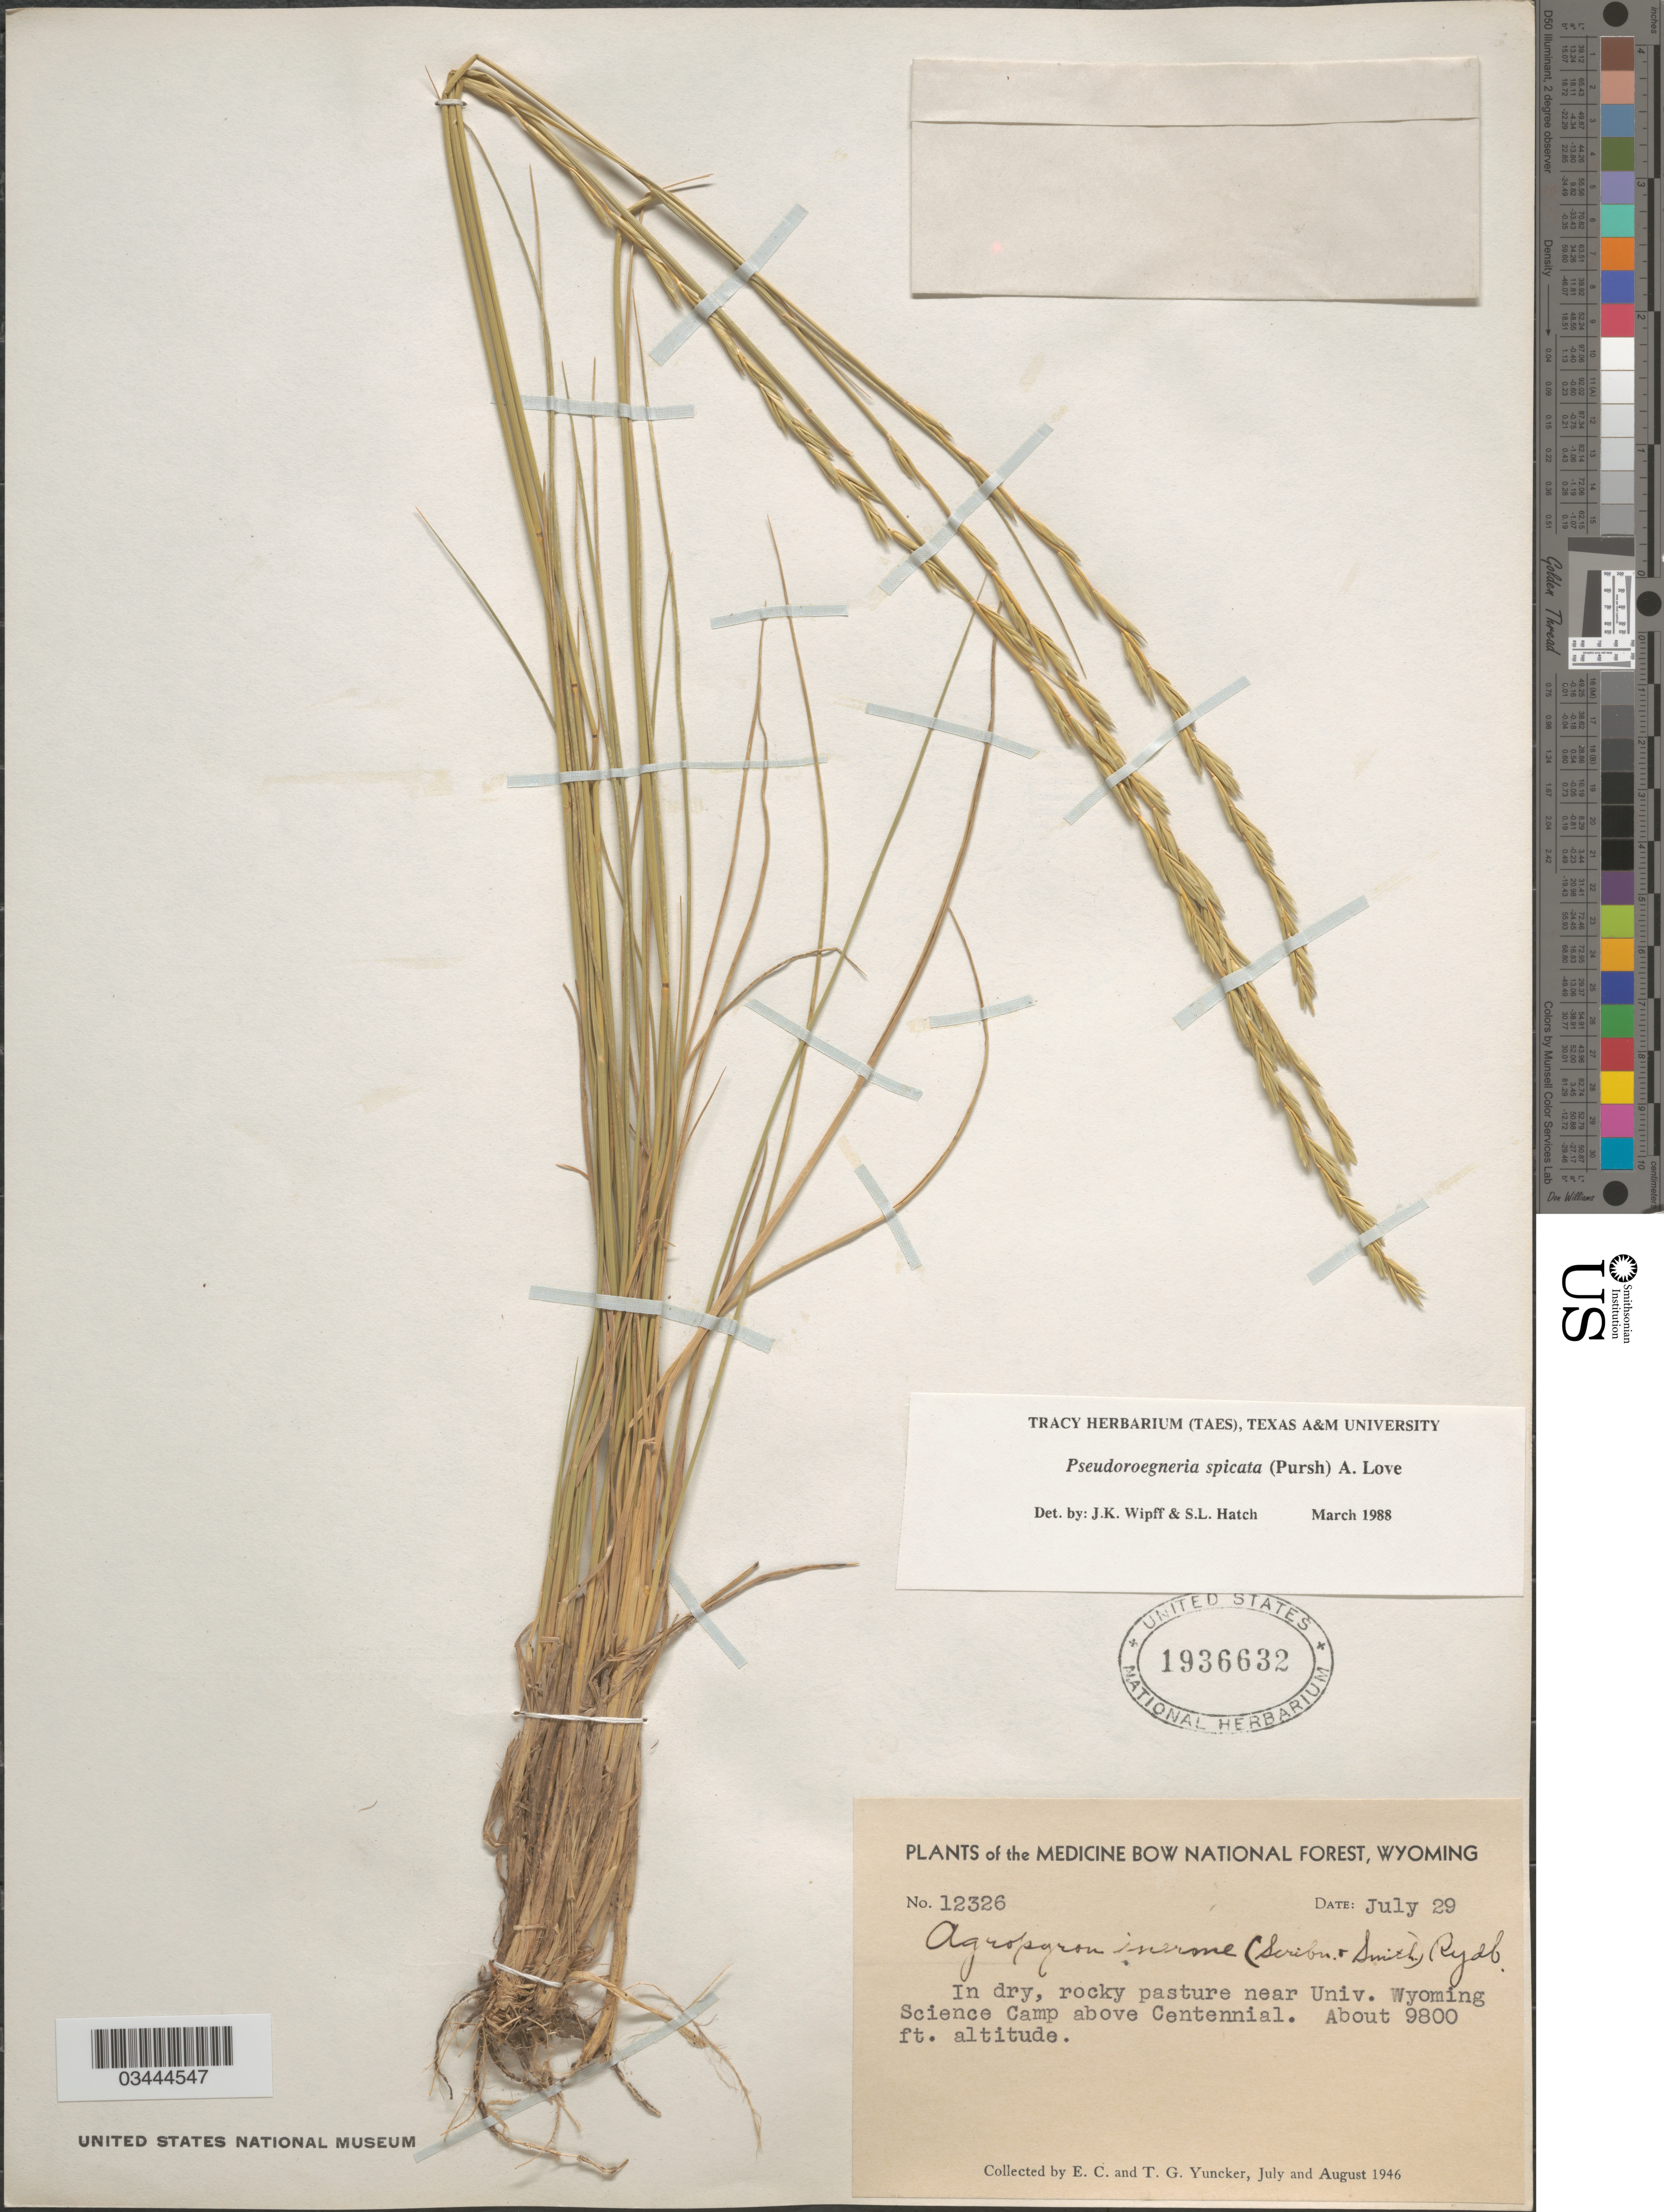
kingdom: Plantae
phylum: Tracheophyta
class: Liliopsida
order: Poales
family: Poaceae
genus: Pseudoroegneria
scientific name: Pseudoroegneria spicata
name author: (Pursh) Á. Löve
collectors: E. C. Yuncker & T. G. Yuncker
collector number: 12326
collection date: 1946-07-29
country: United States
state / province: Wyoming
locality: Medicine Bow National Forest. In dry, rocky pasture near Univ. Wyoming Science Camp above Centennial.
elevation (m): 2987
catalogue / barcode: US 1936632